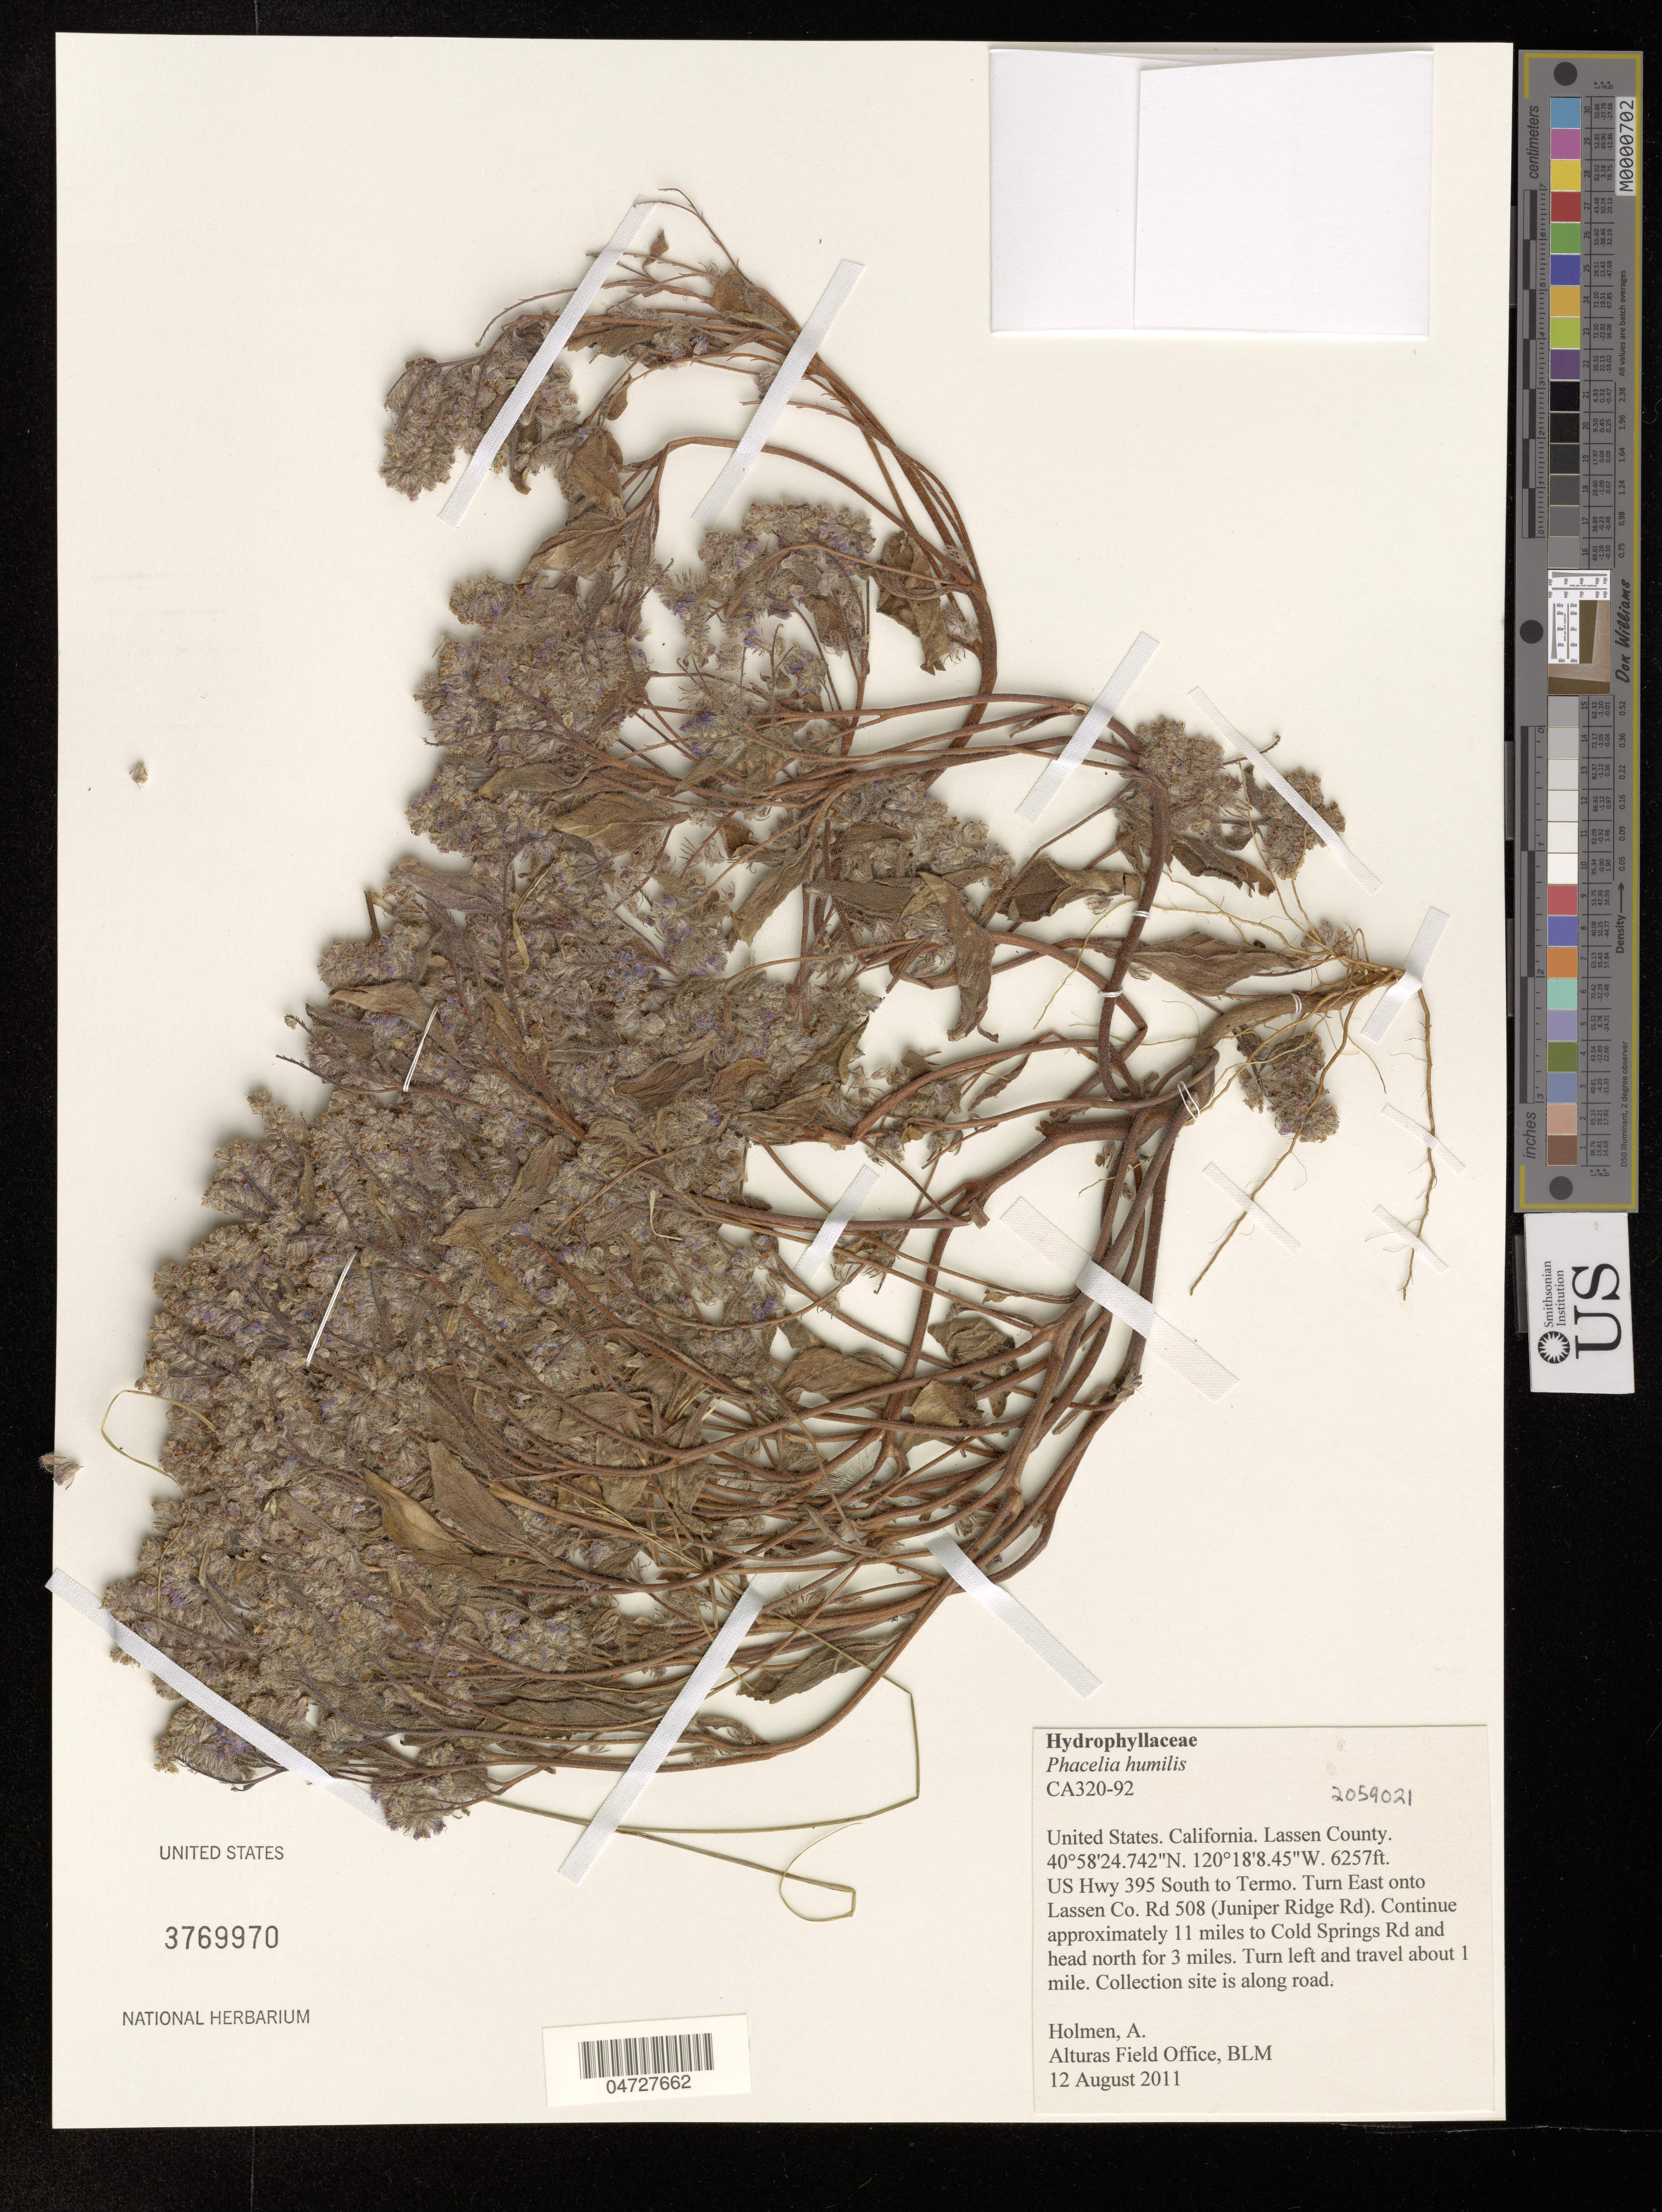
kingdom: Plantae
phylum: Tracheophyta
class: Magnoliopsida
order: Boraginales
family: Hydrophyllaceae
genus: Phacelia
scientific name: Phacelia humilis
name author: Torr. & A. Gray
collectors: A. Holmen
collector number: CA320-92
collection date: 2011-08-12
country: United States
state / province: California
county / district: Lassen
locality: Lassen County. US Hwy 395 South to Termo. Turn East onto Lassen Co. Rd 508 (Juniper Ridge Rd). Continue approximately 11 miles to Cold Springs Rd and head north for 3 miles. Turn left and travel about 1 mile. Collection site is along road.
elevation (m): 1907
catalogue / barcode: US 3769970